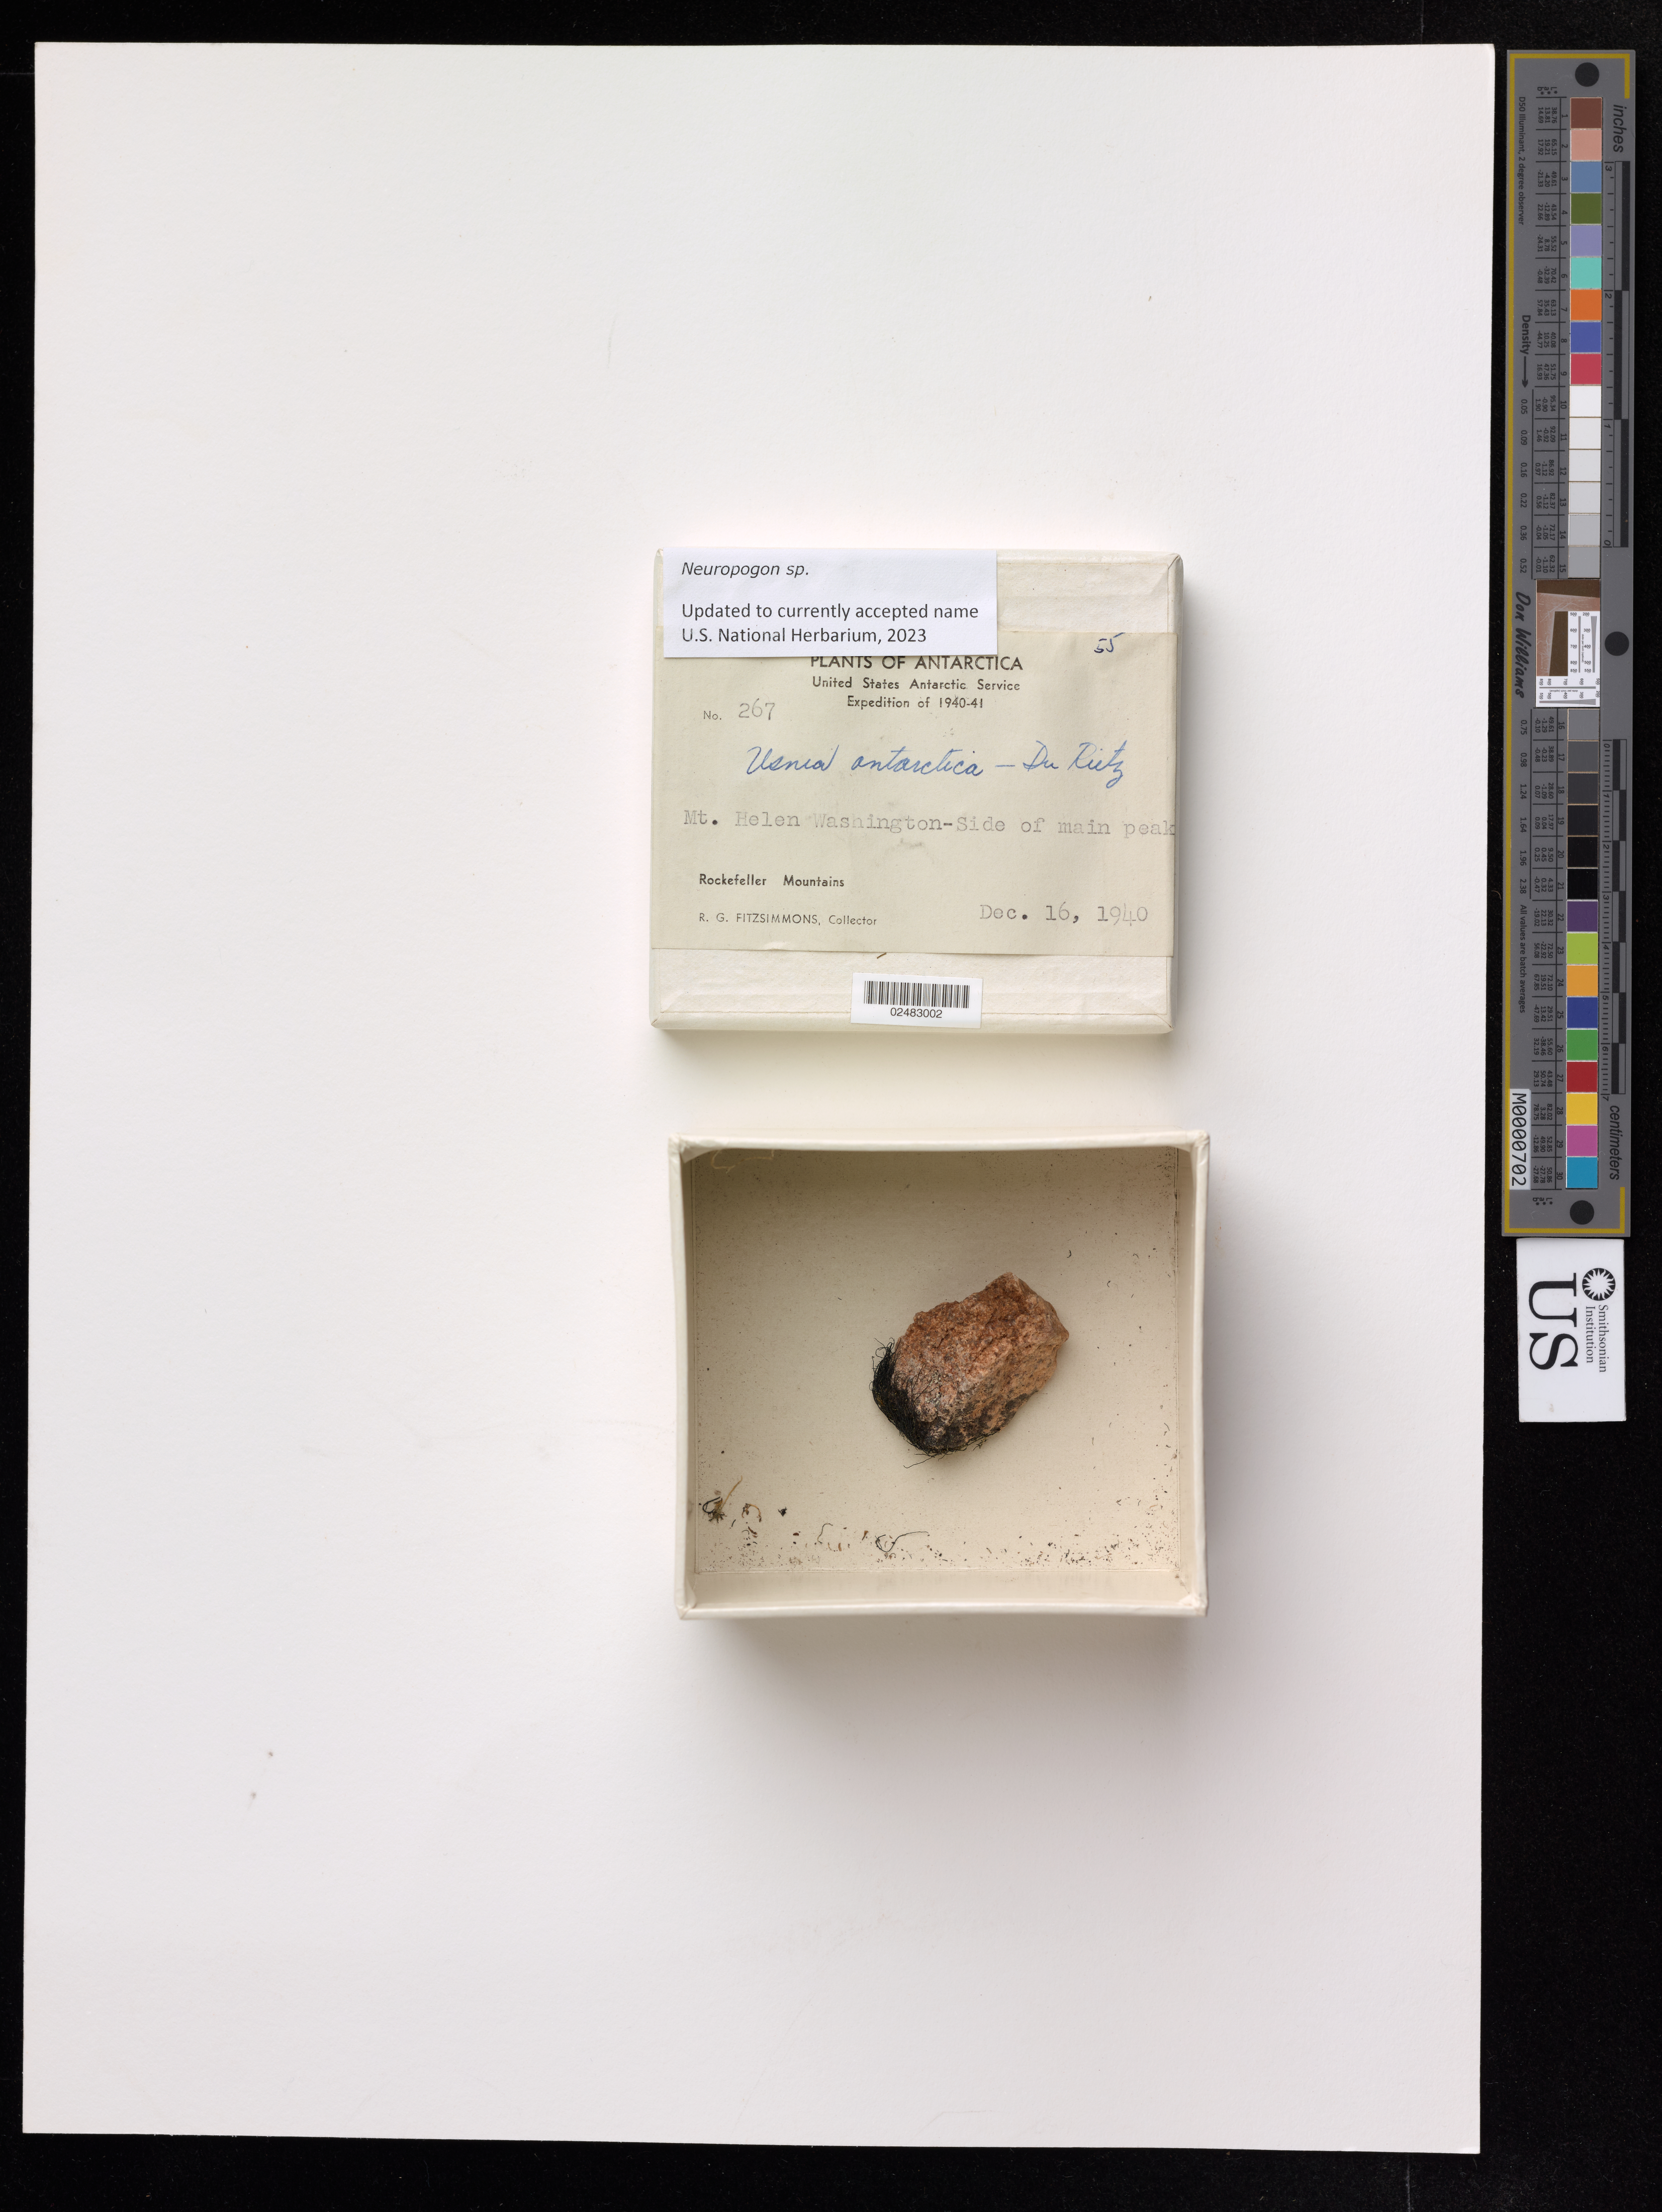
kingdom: Fungi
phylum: Ascomycota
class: Lecanoromycetes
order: Lecanorales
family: Parmeliaceae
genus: Neuropogon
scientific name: Neuropogon sp.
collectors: R. Fitzsimmons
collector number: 267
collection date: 1940-12-16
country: Antarctica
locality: Rockefeller Mts., Mn. Helen Washington, side of main peak.